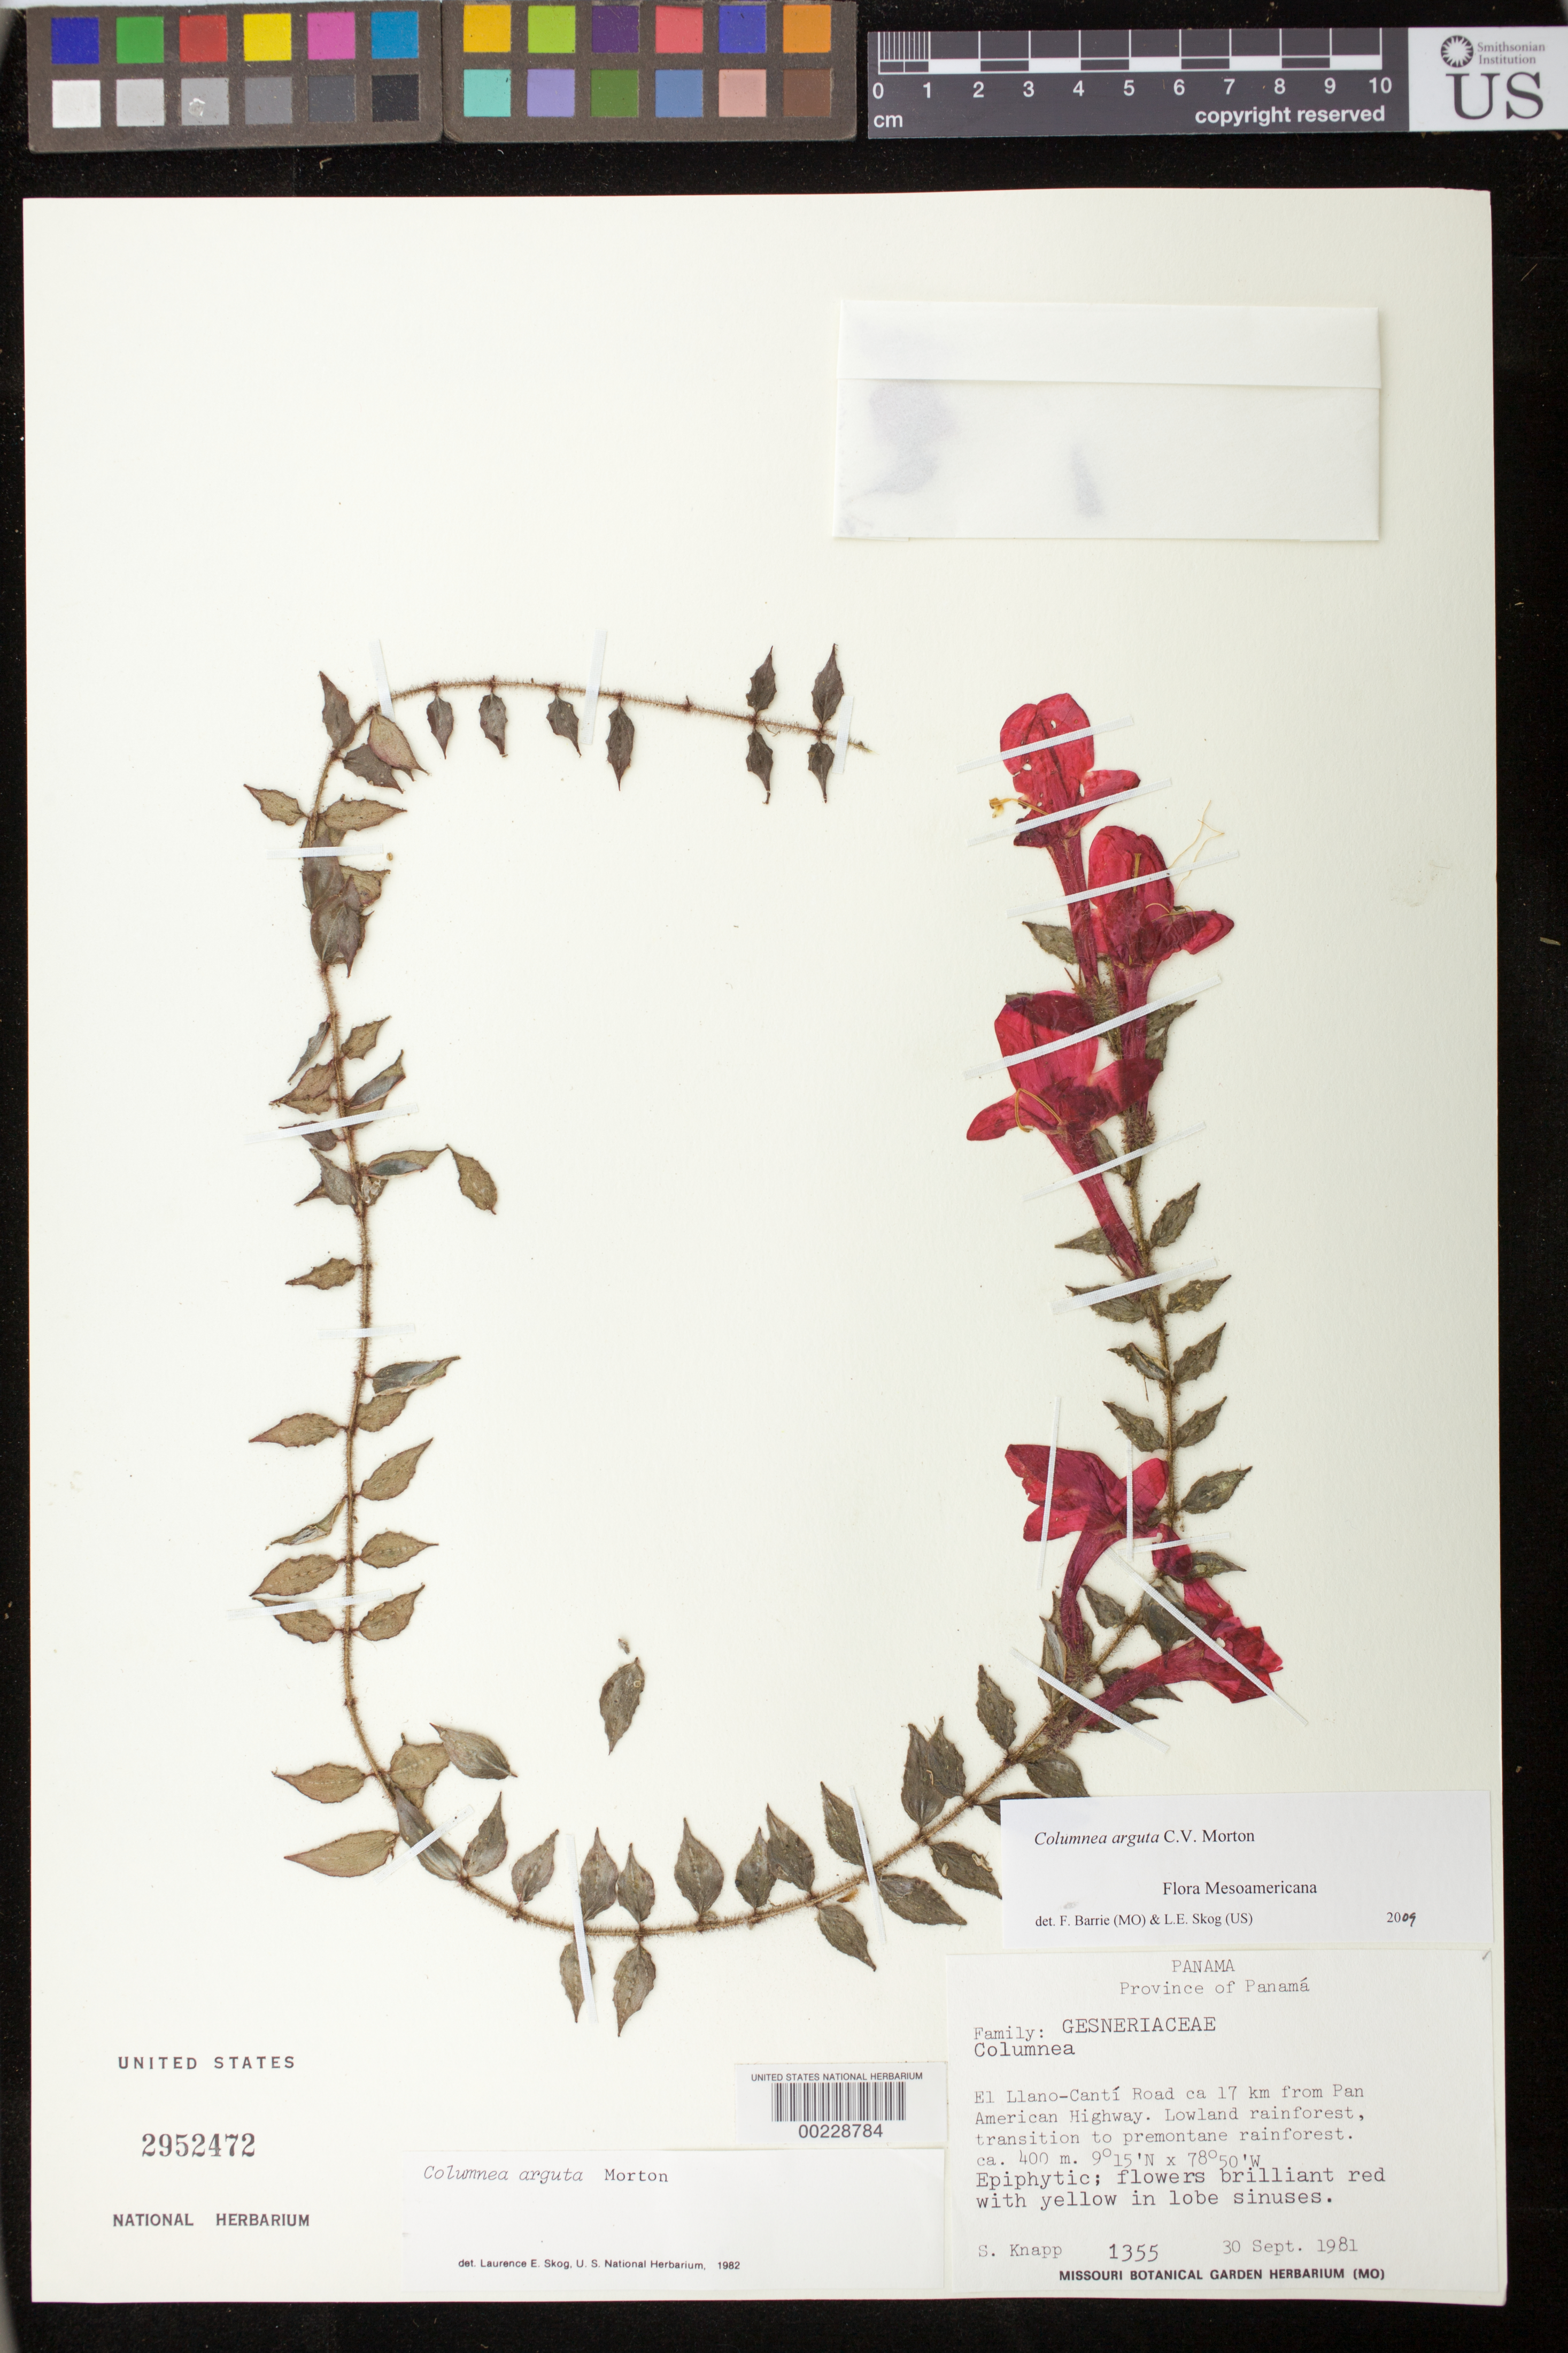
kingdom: Plantae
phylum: Tracheophyta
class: Magnoliopsida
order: Lamiales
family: Gesneriaceae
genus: Columnea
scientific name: Columnea arguta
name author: C.V. Morton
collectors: S. Knapp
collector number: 1355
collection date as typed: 30 Sep 1981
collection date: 1981-09-30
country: Panama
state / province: Panamá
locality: El Llano-Canti road ca 17 km from Pan American highway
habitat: Lowland rainforest, transition to premontane rainforest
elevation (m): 400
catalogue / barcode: US 2952472